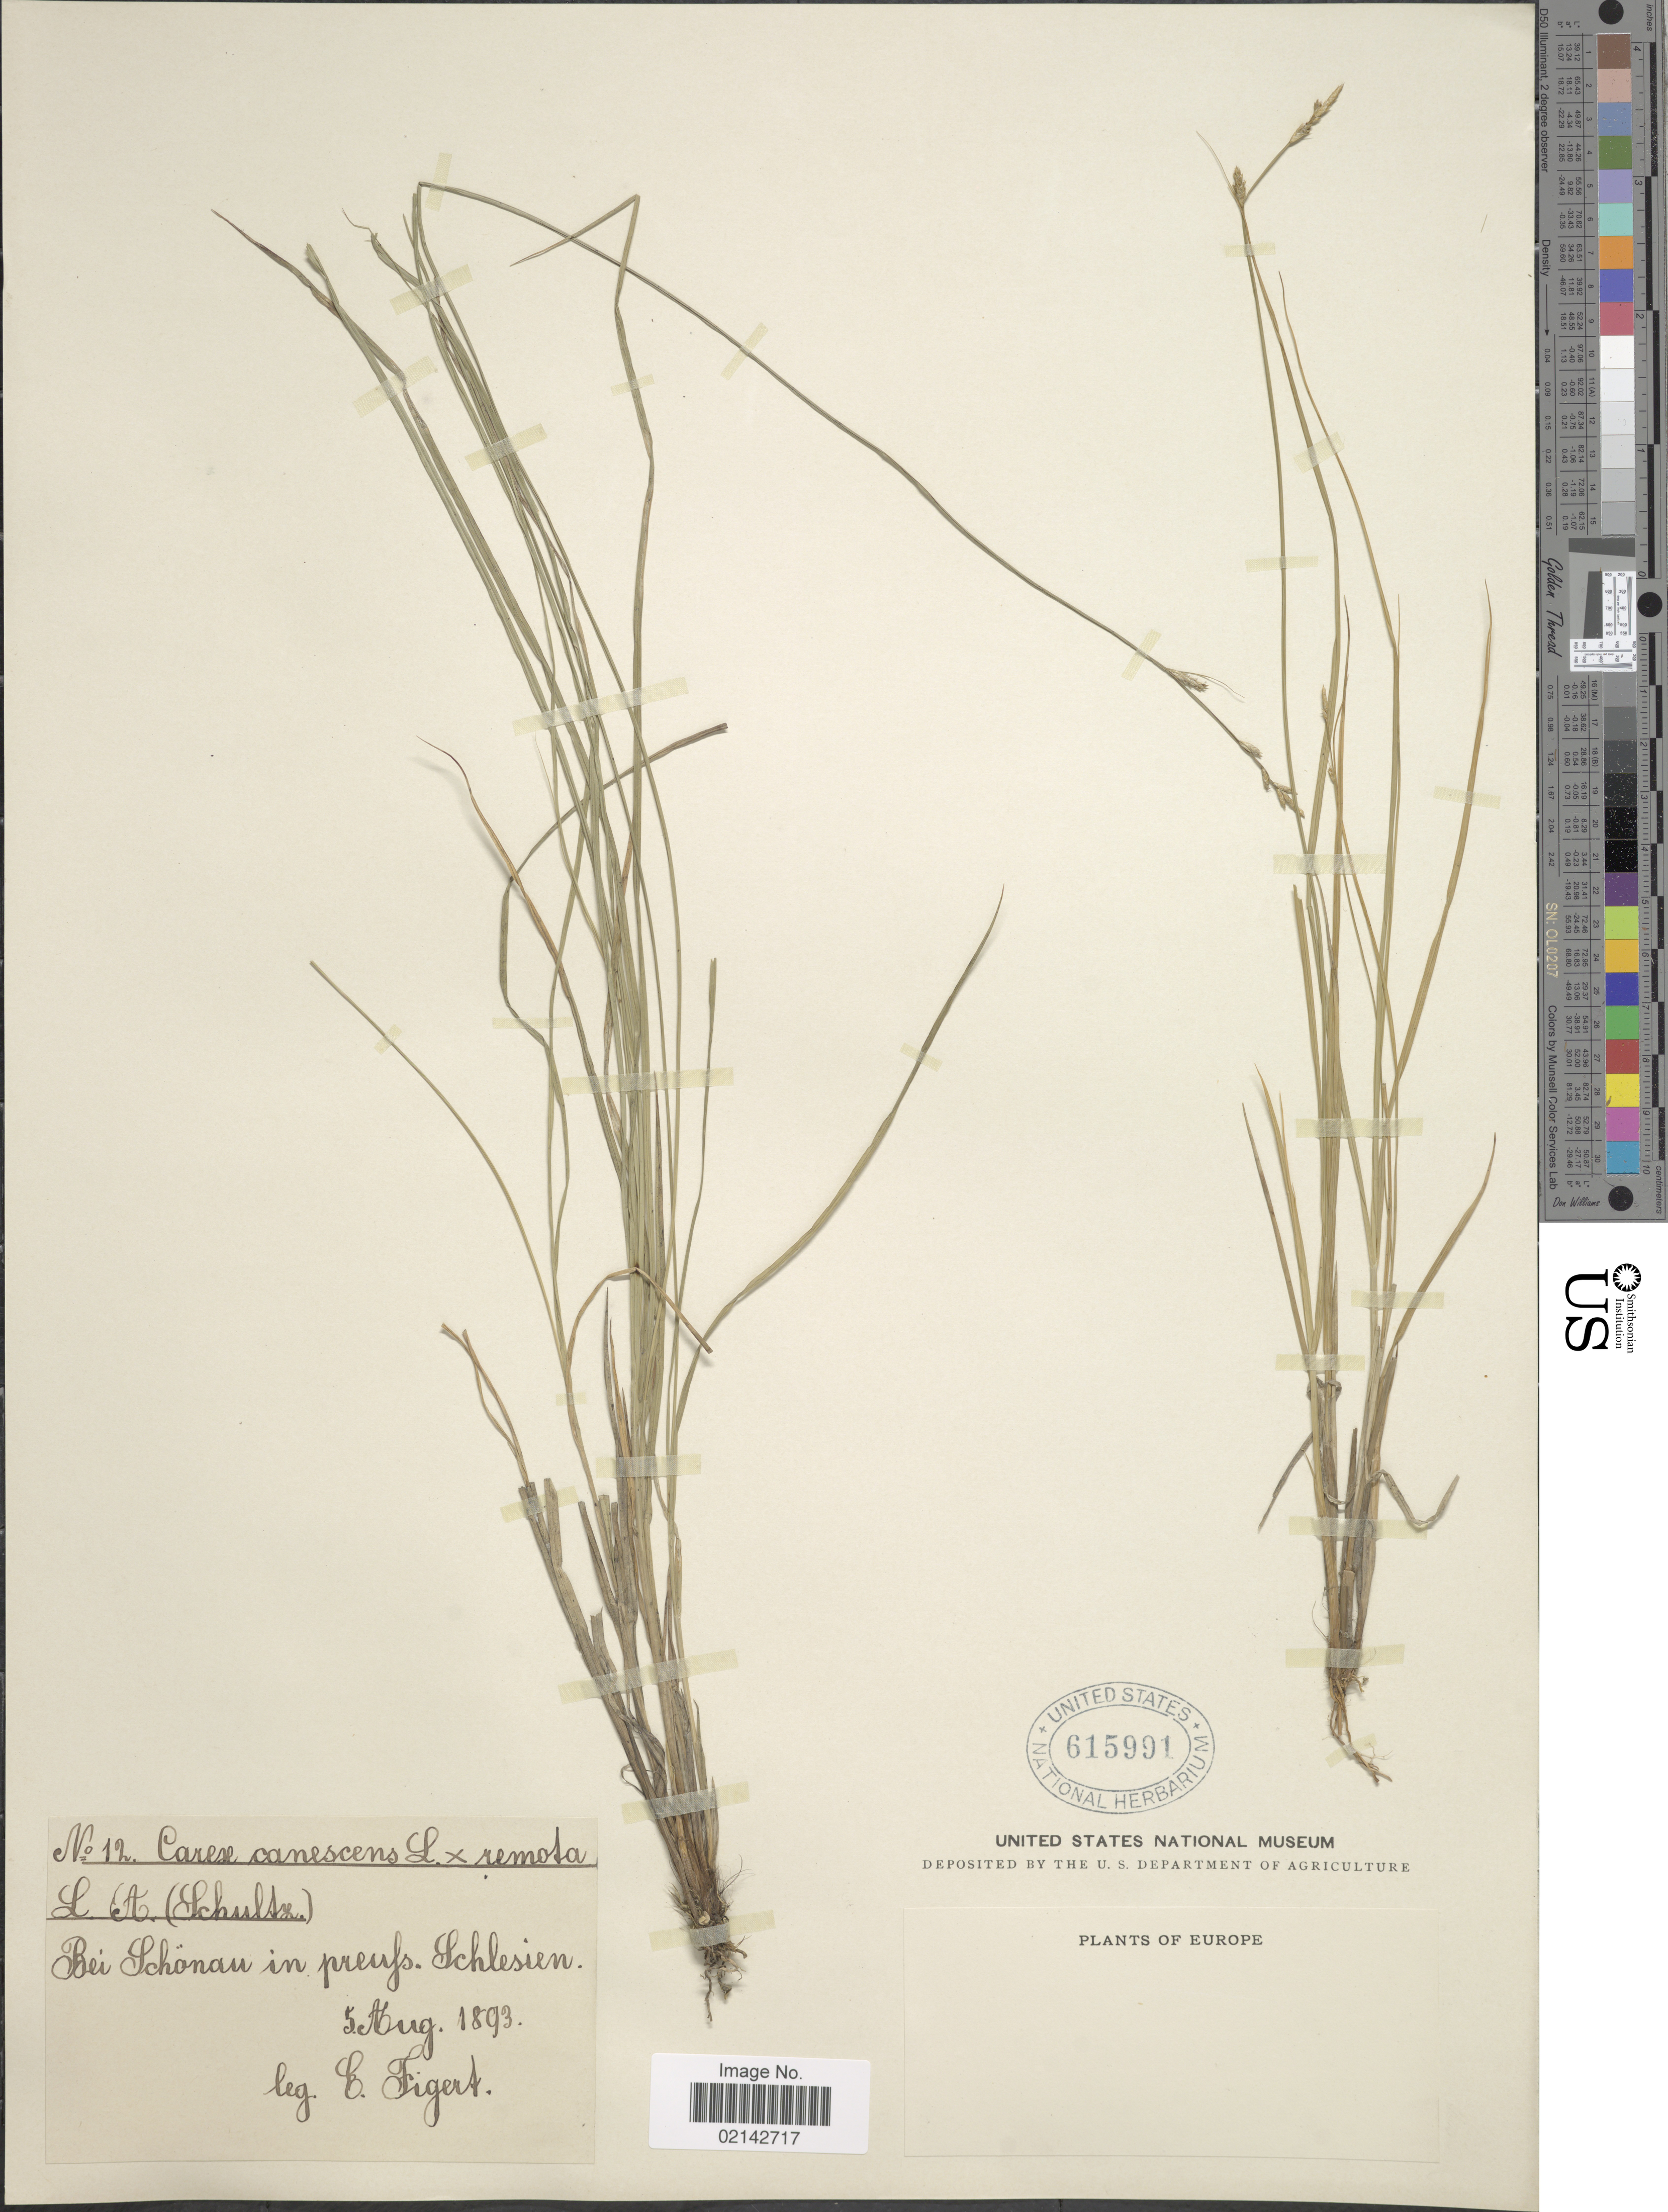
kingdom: Plantae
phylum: Tracheophyta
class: Liliopsida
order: Poales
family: Cyperaceae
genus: Carex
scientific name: Carex canescens var. canescens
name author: L.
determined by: Strong, Mark T., (BOT), Smithsonian Institution - National Museum of Natural History (UNITED STATES)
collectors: C. Figert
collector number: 12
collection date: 1893-08-05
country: Germany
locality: Bei Schönau in preuf. Schlesien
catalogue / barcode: US 615991